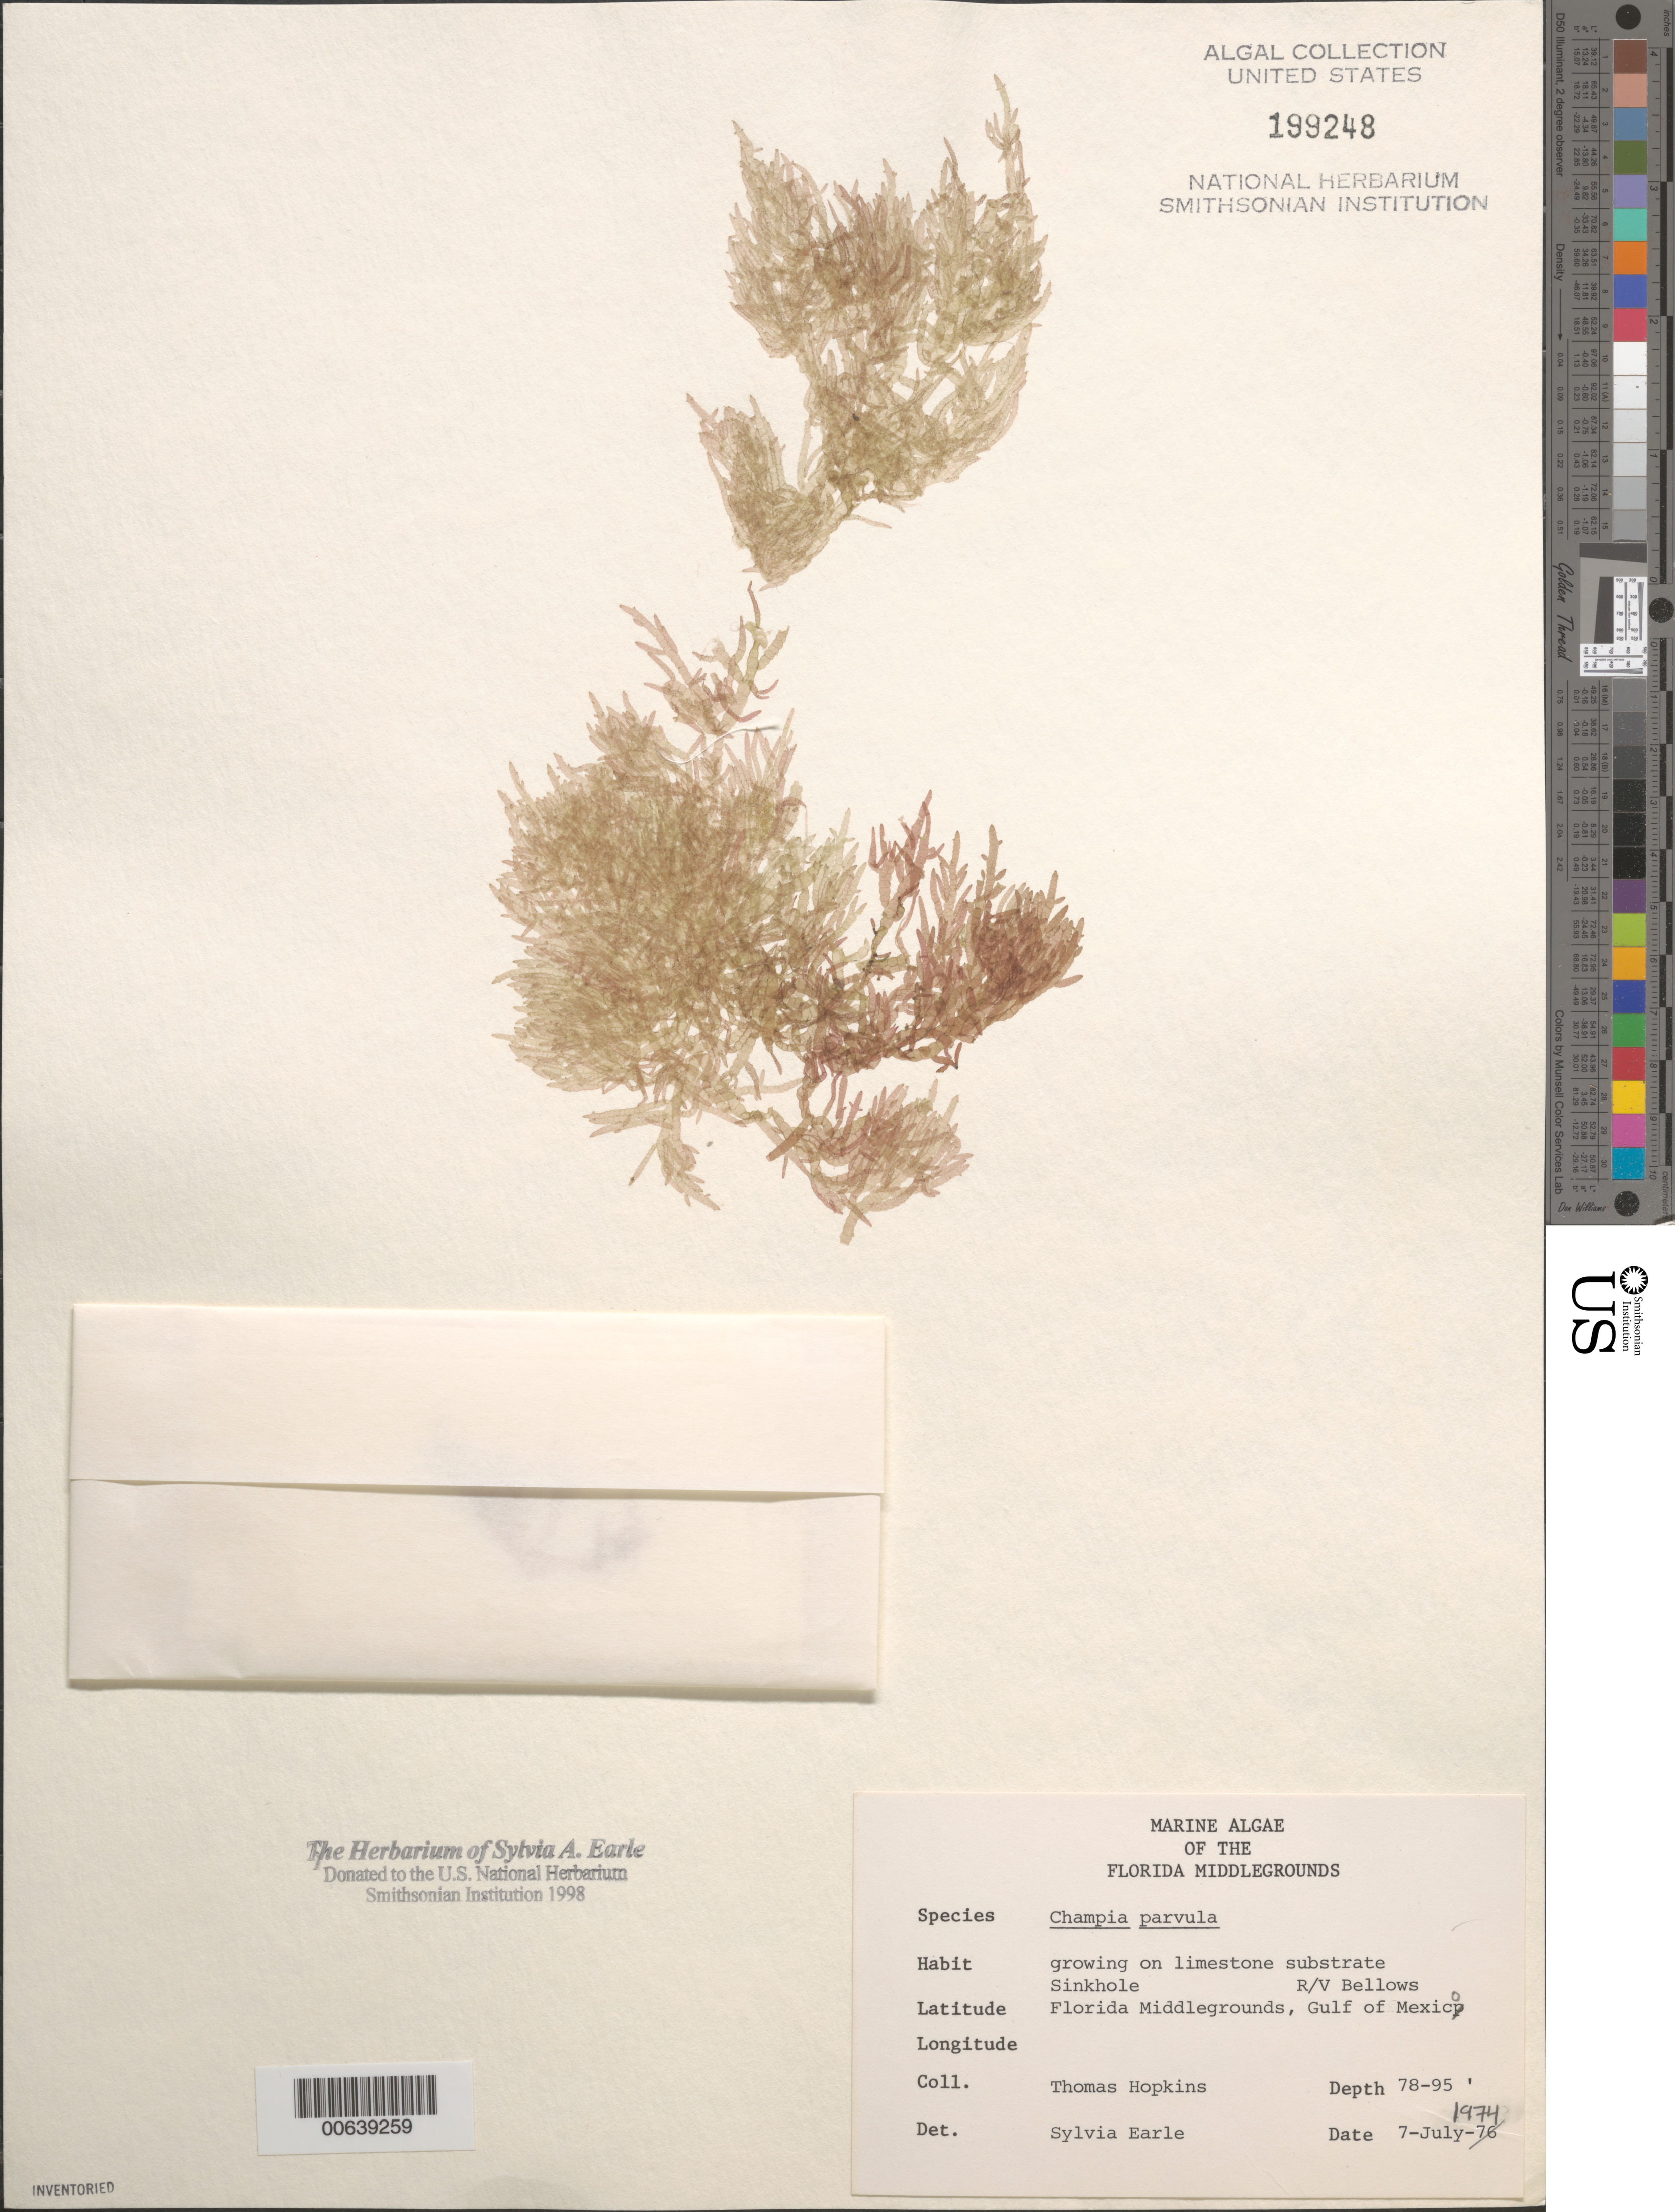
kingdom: Plantae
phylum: Rhodophyta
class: Florideophyceae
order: Rhodymeniales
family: Champiaceae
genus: Champia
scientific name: Champia parvula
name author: (C. Agardh) Harv.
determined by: Earle, S. A.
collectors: T. Hopkins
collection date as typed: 07 Jul 1976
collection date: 1976-07-07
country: United States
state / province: Florida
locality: Florida Middle Grounds, Gulf of Mexico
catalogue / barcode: US 199248